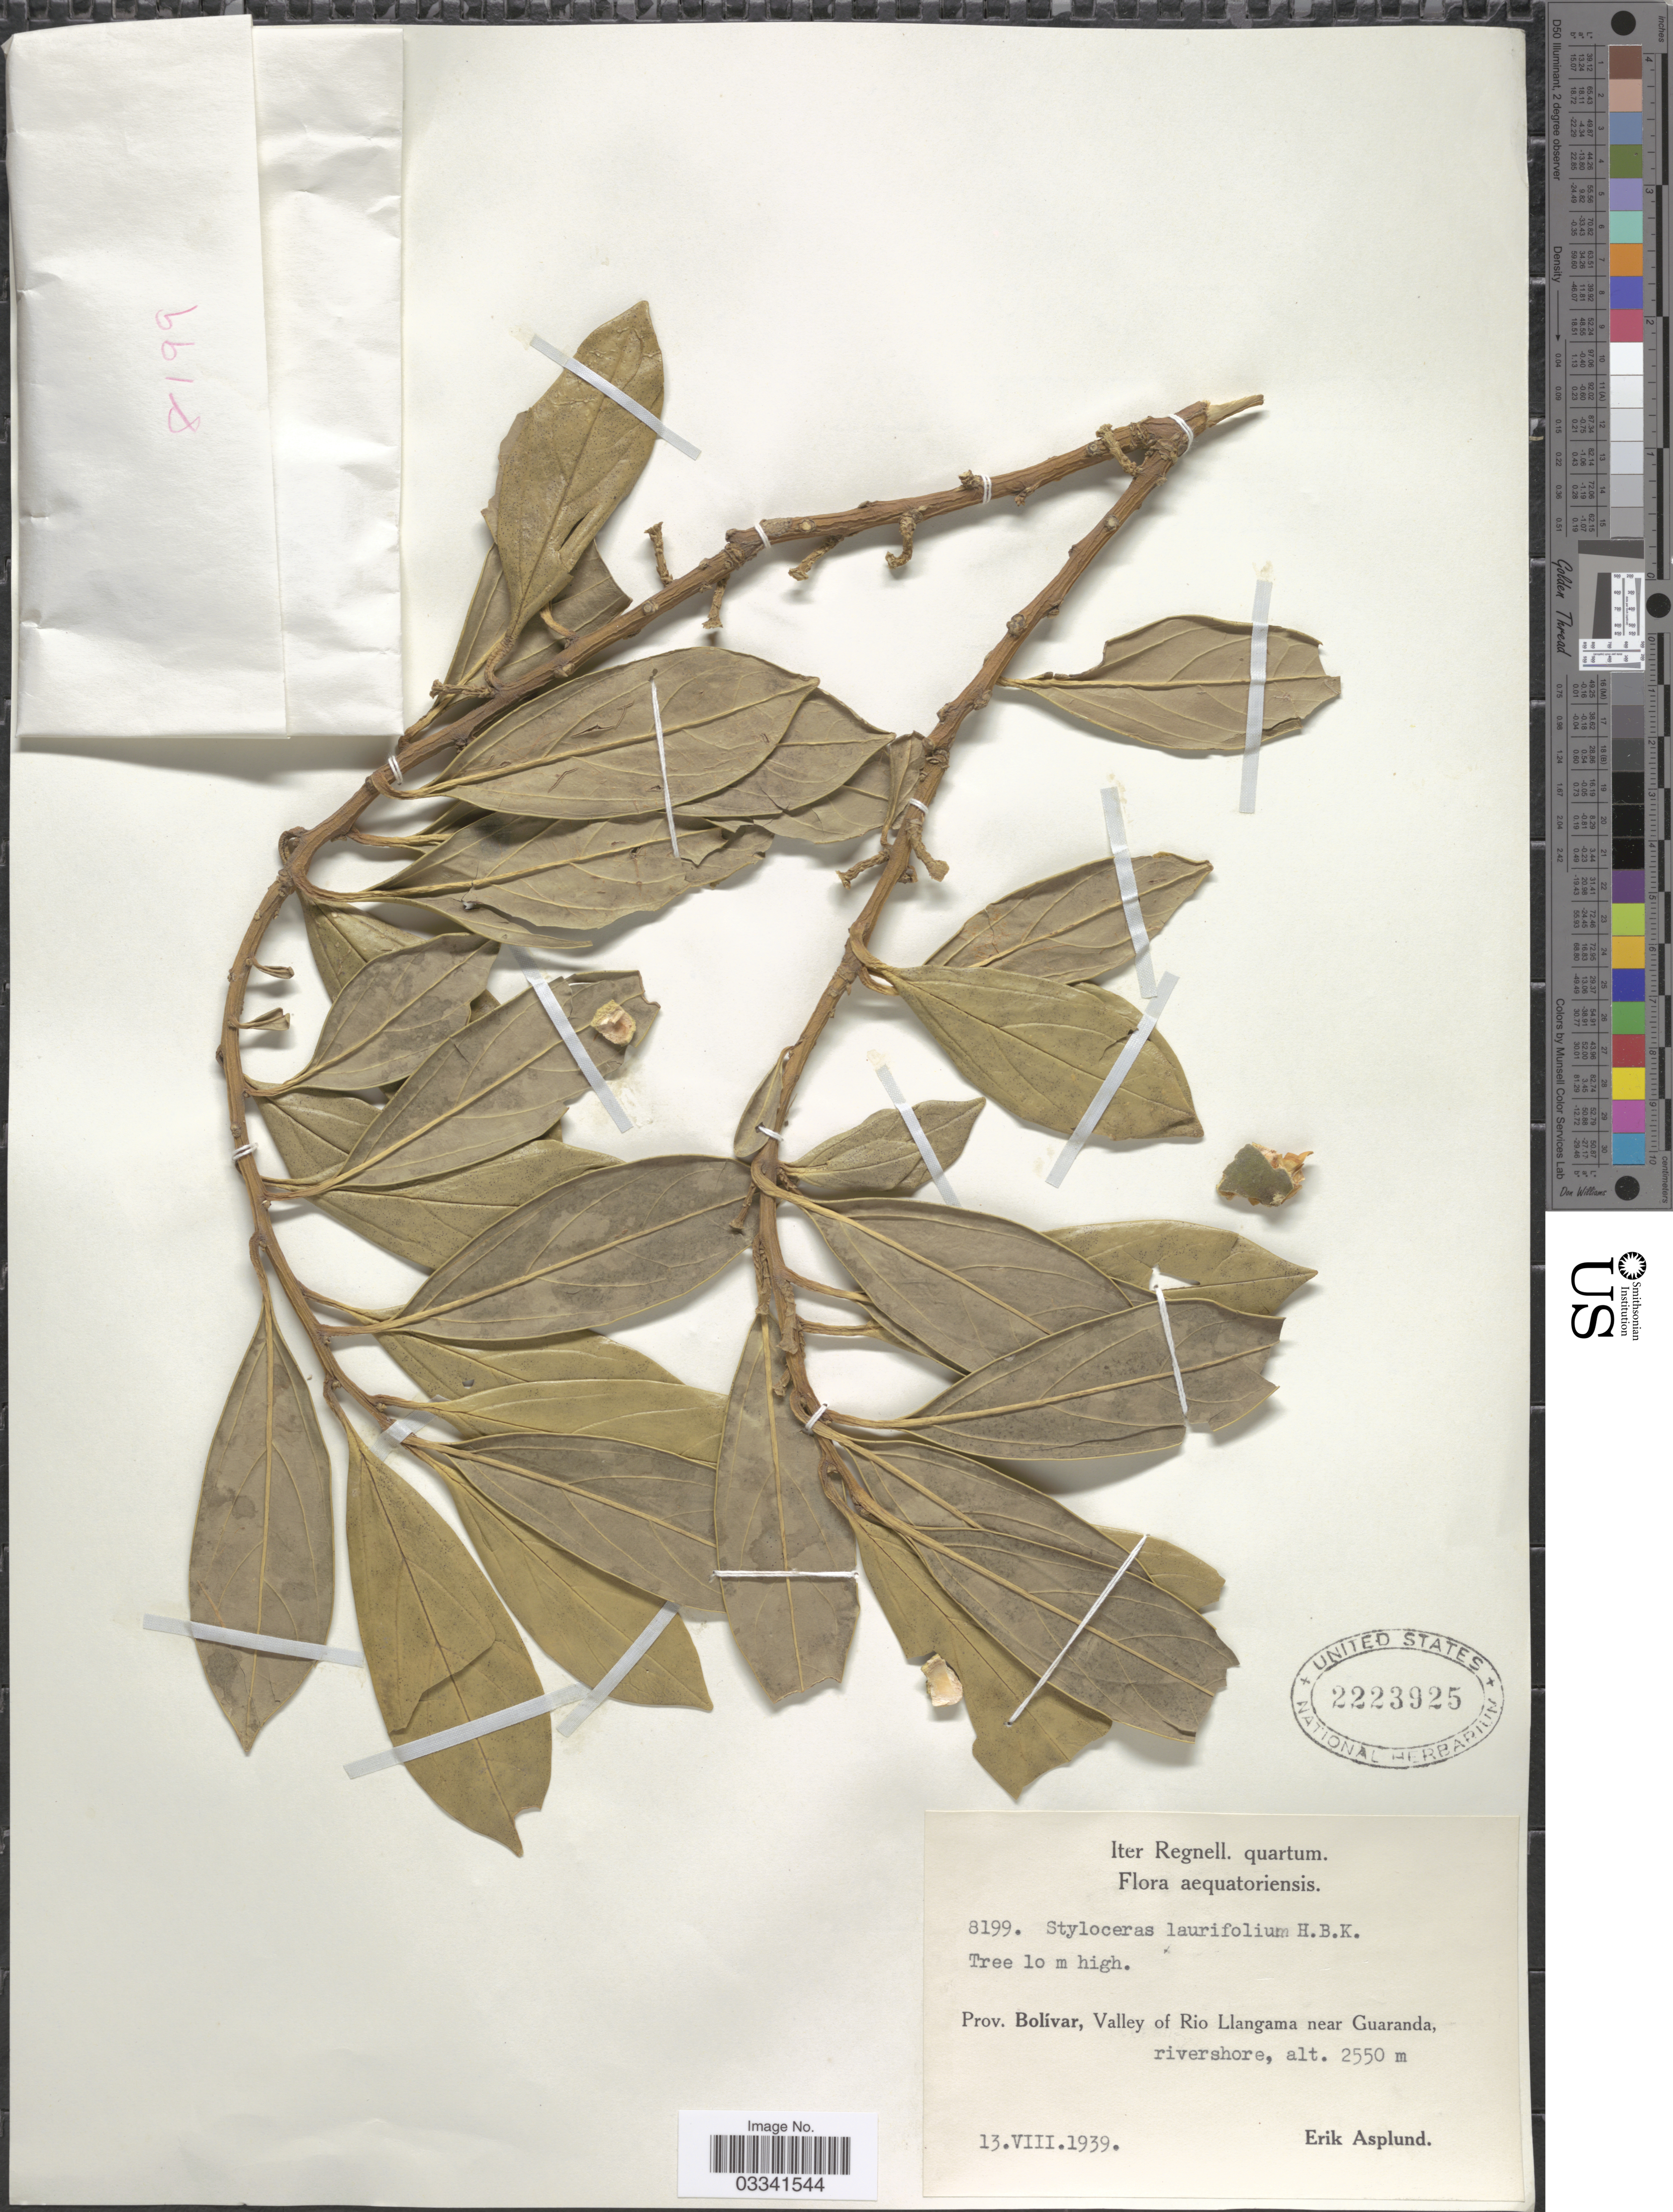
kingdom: Plantae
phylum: Tracheophyta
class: Magnoliopsida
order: Buxales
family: Buxaceae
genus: Styloceras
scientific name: Styloceras laurifolium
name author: (Willd.) Kunth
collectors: E. Asplund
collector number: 8199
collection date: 1939-08-13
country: Ecuador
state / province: Bolívar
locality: Valley of Rio Llangama, near Guaranda, rivershore.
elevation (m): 2550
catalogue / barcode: US 2223925